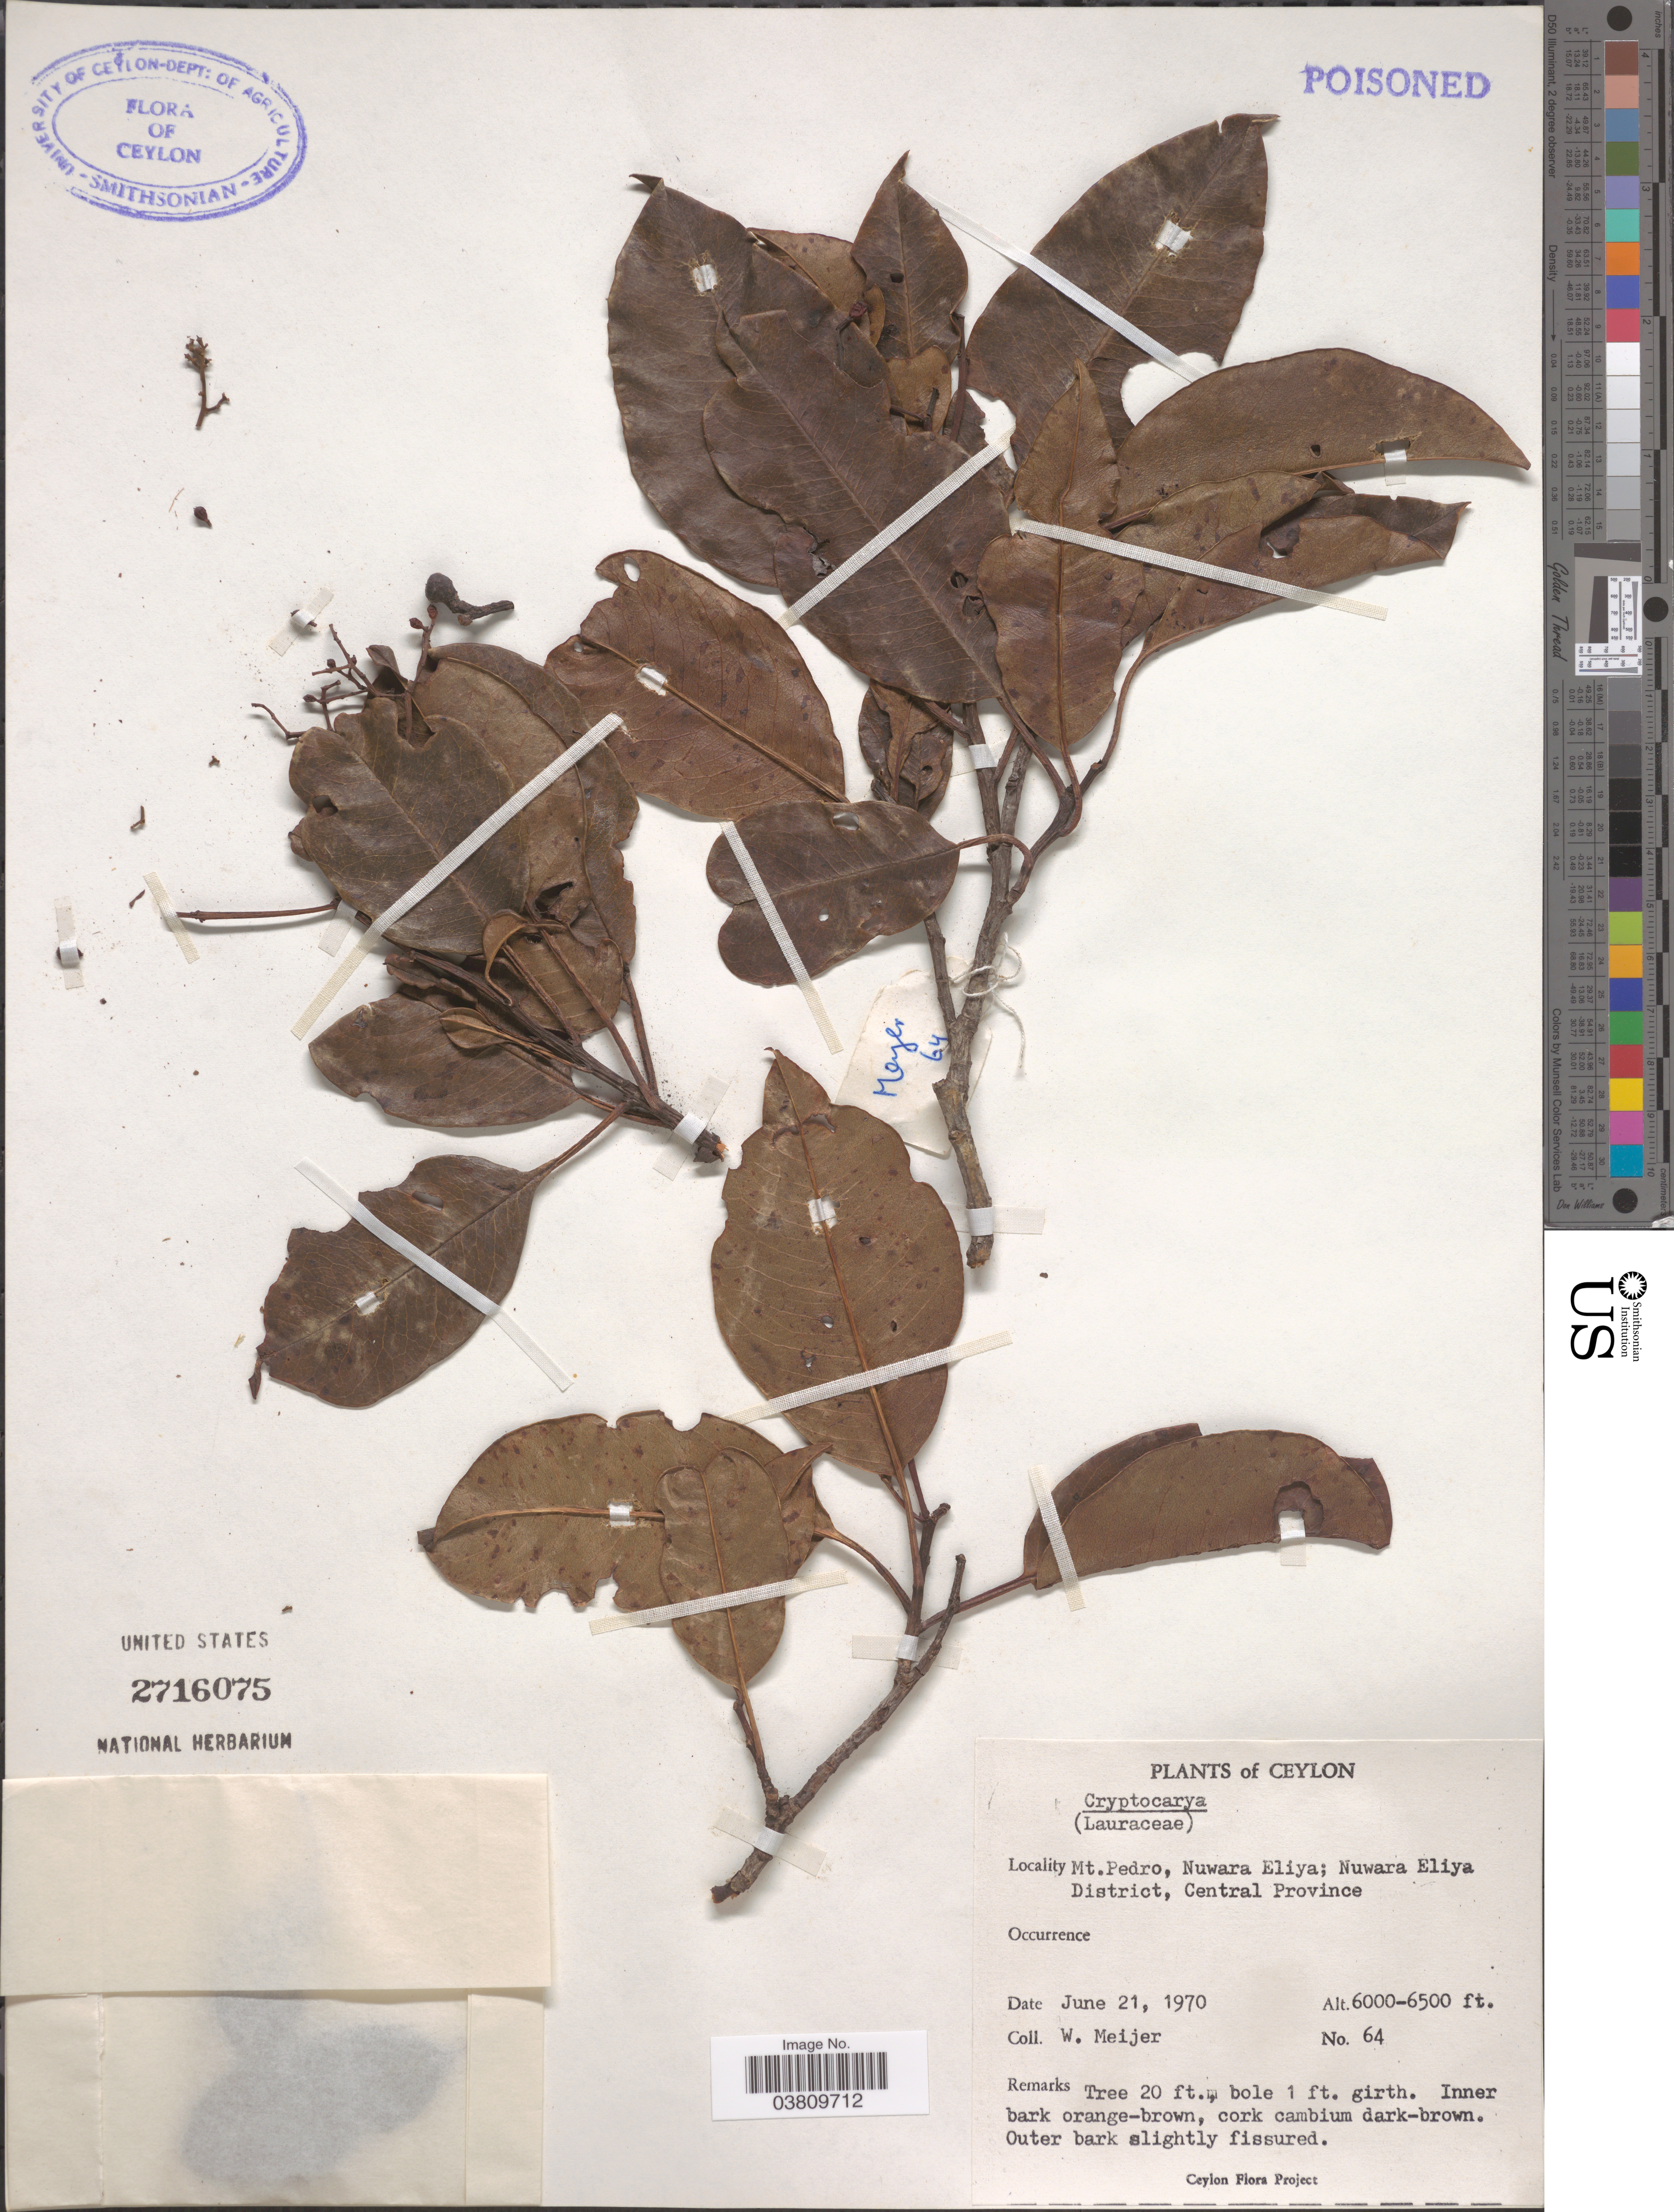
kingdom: Plantae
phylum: Tracheophyta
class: Magnoliopsida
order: Laurales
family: Lauraceae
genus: Cryptocarya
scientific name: Cryptocarya sp.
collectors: W. Meijer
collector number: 64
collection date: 1970-06-21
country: Sri Lanka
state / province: Central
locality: Ceylon. Mt. Pedro, Nuwara Eliya; Nuwara Eliya District.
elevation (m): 1829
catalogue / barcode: US 2716075